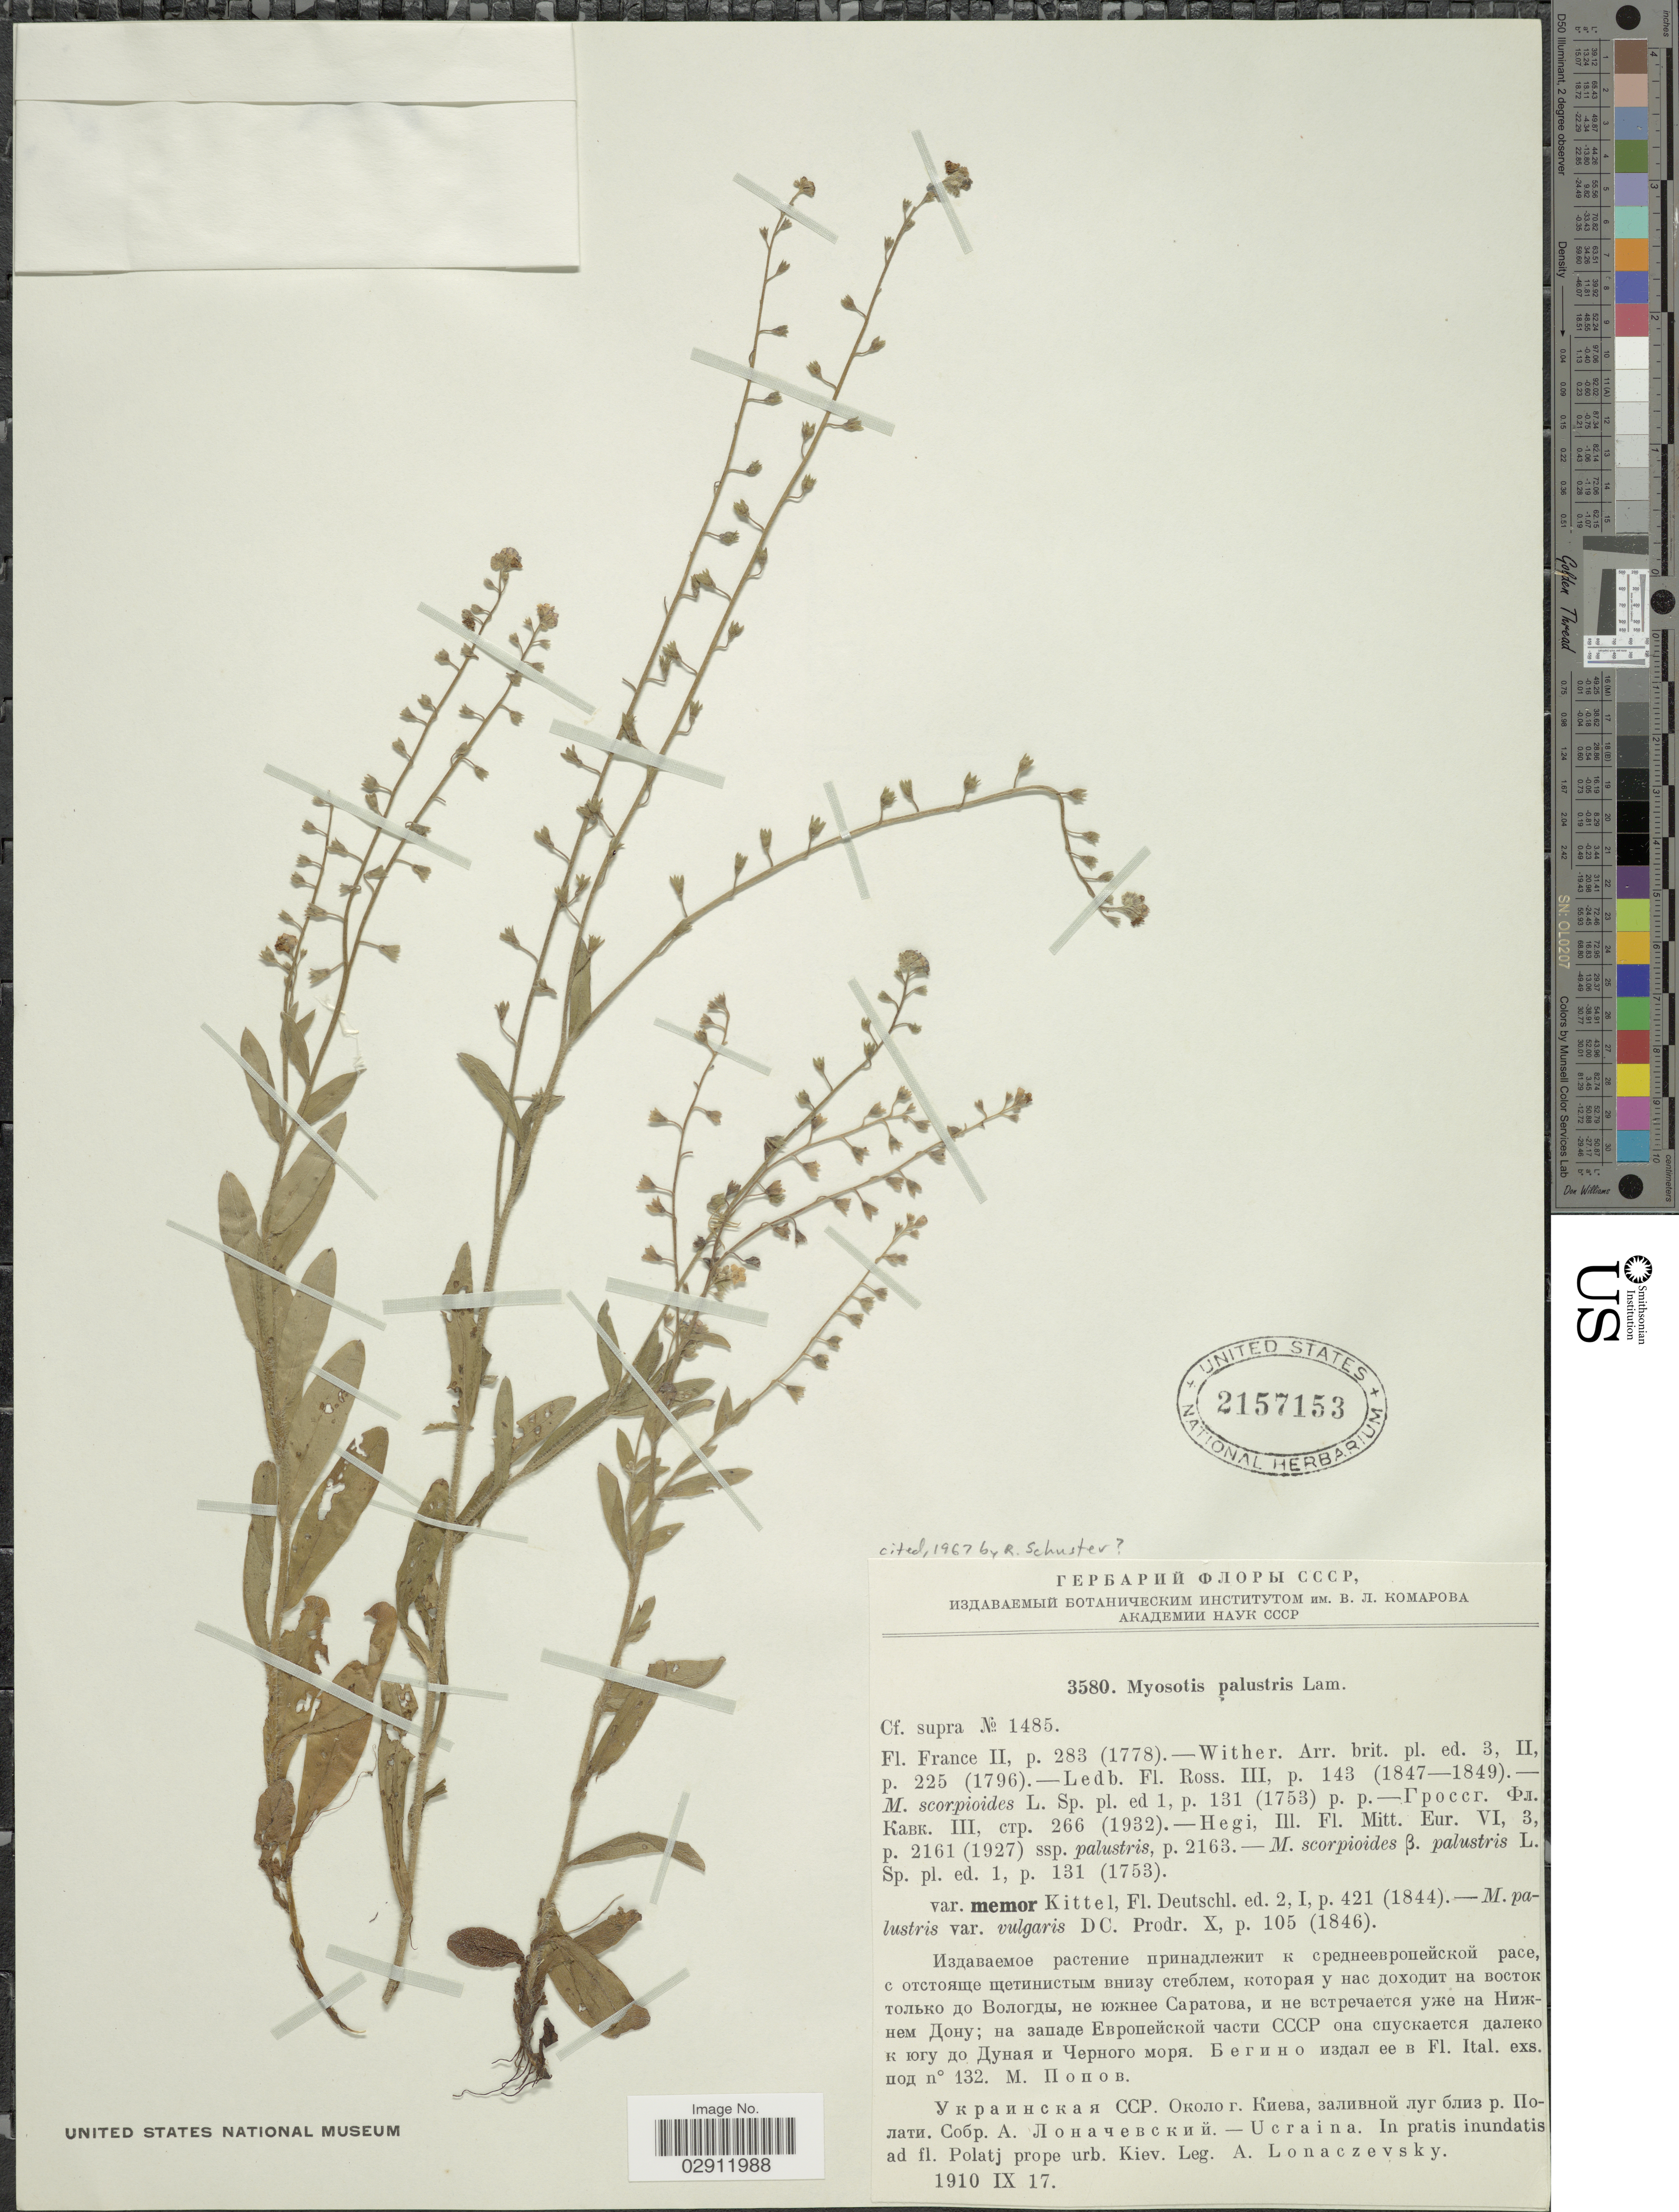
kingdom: Plantae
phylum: Tracheophyta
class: Magnoliopsida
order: Boraginales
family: Boraginaceae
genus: Myosotis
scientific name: Myosotis palustris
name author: L.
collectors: A. Lonaczevsky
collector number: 3580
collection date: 1910-09-17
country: Ukraine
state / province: Kiev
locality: In pratis inundatis ad fl. Polatj prope urb. Kiev.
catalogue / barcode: US 2157153